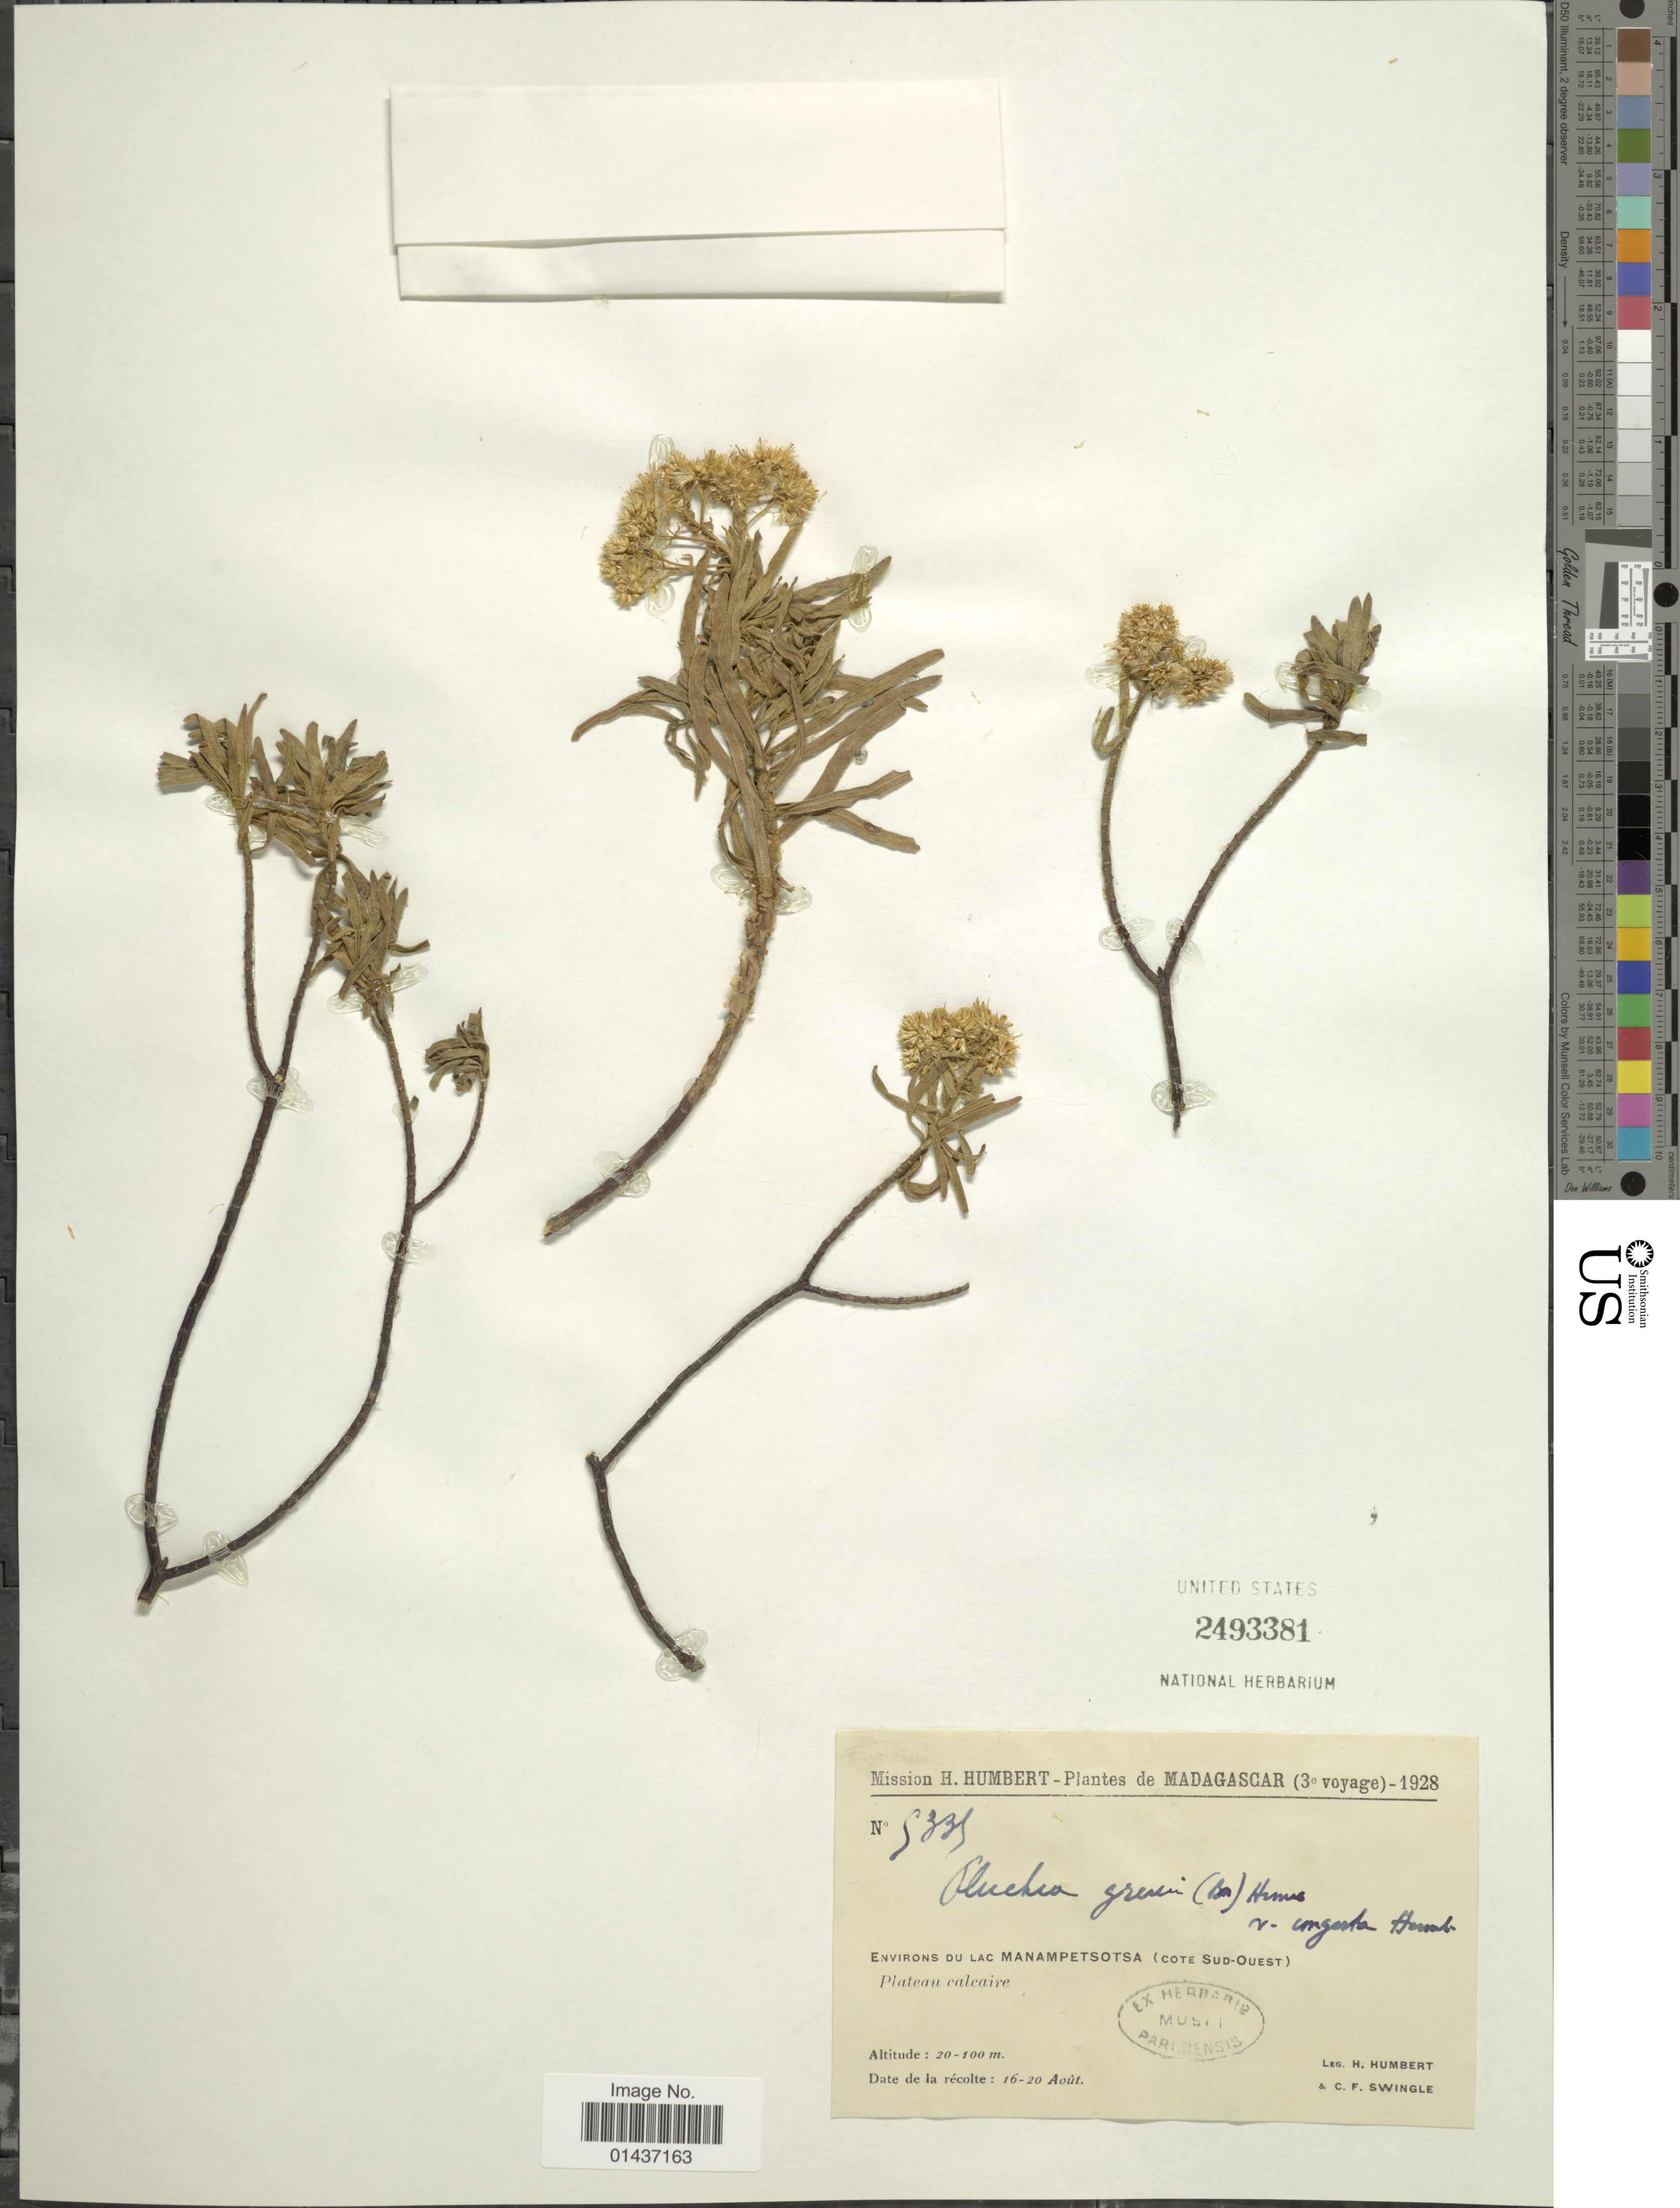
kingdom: Plantae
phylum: Tracheophyta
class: Magnoliopsida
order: Asterales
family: Asteraceae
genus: Pluchea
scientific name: Pluchea grevei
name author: (Baill.) Humbert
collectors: H. Humbert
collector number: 9339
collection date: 1928-08-16/1928-08-20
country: Madagascar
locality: Environs du Lac Manampetsotsa (cote Sud-Ouest) Plateau calcaire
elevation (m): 20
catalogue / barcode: US 2493381